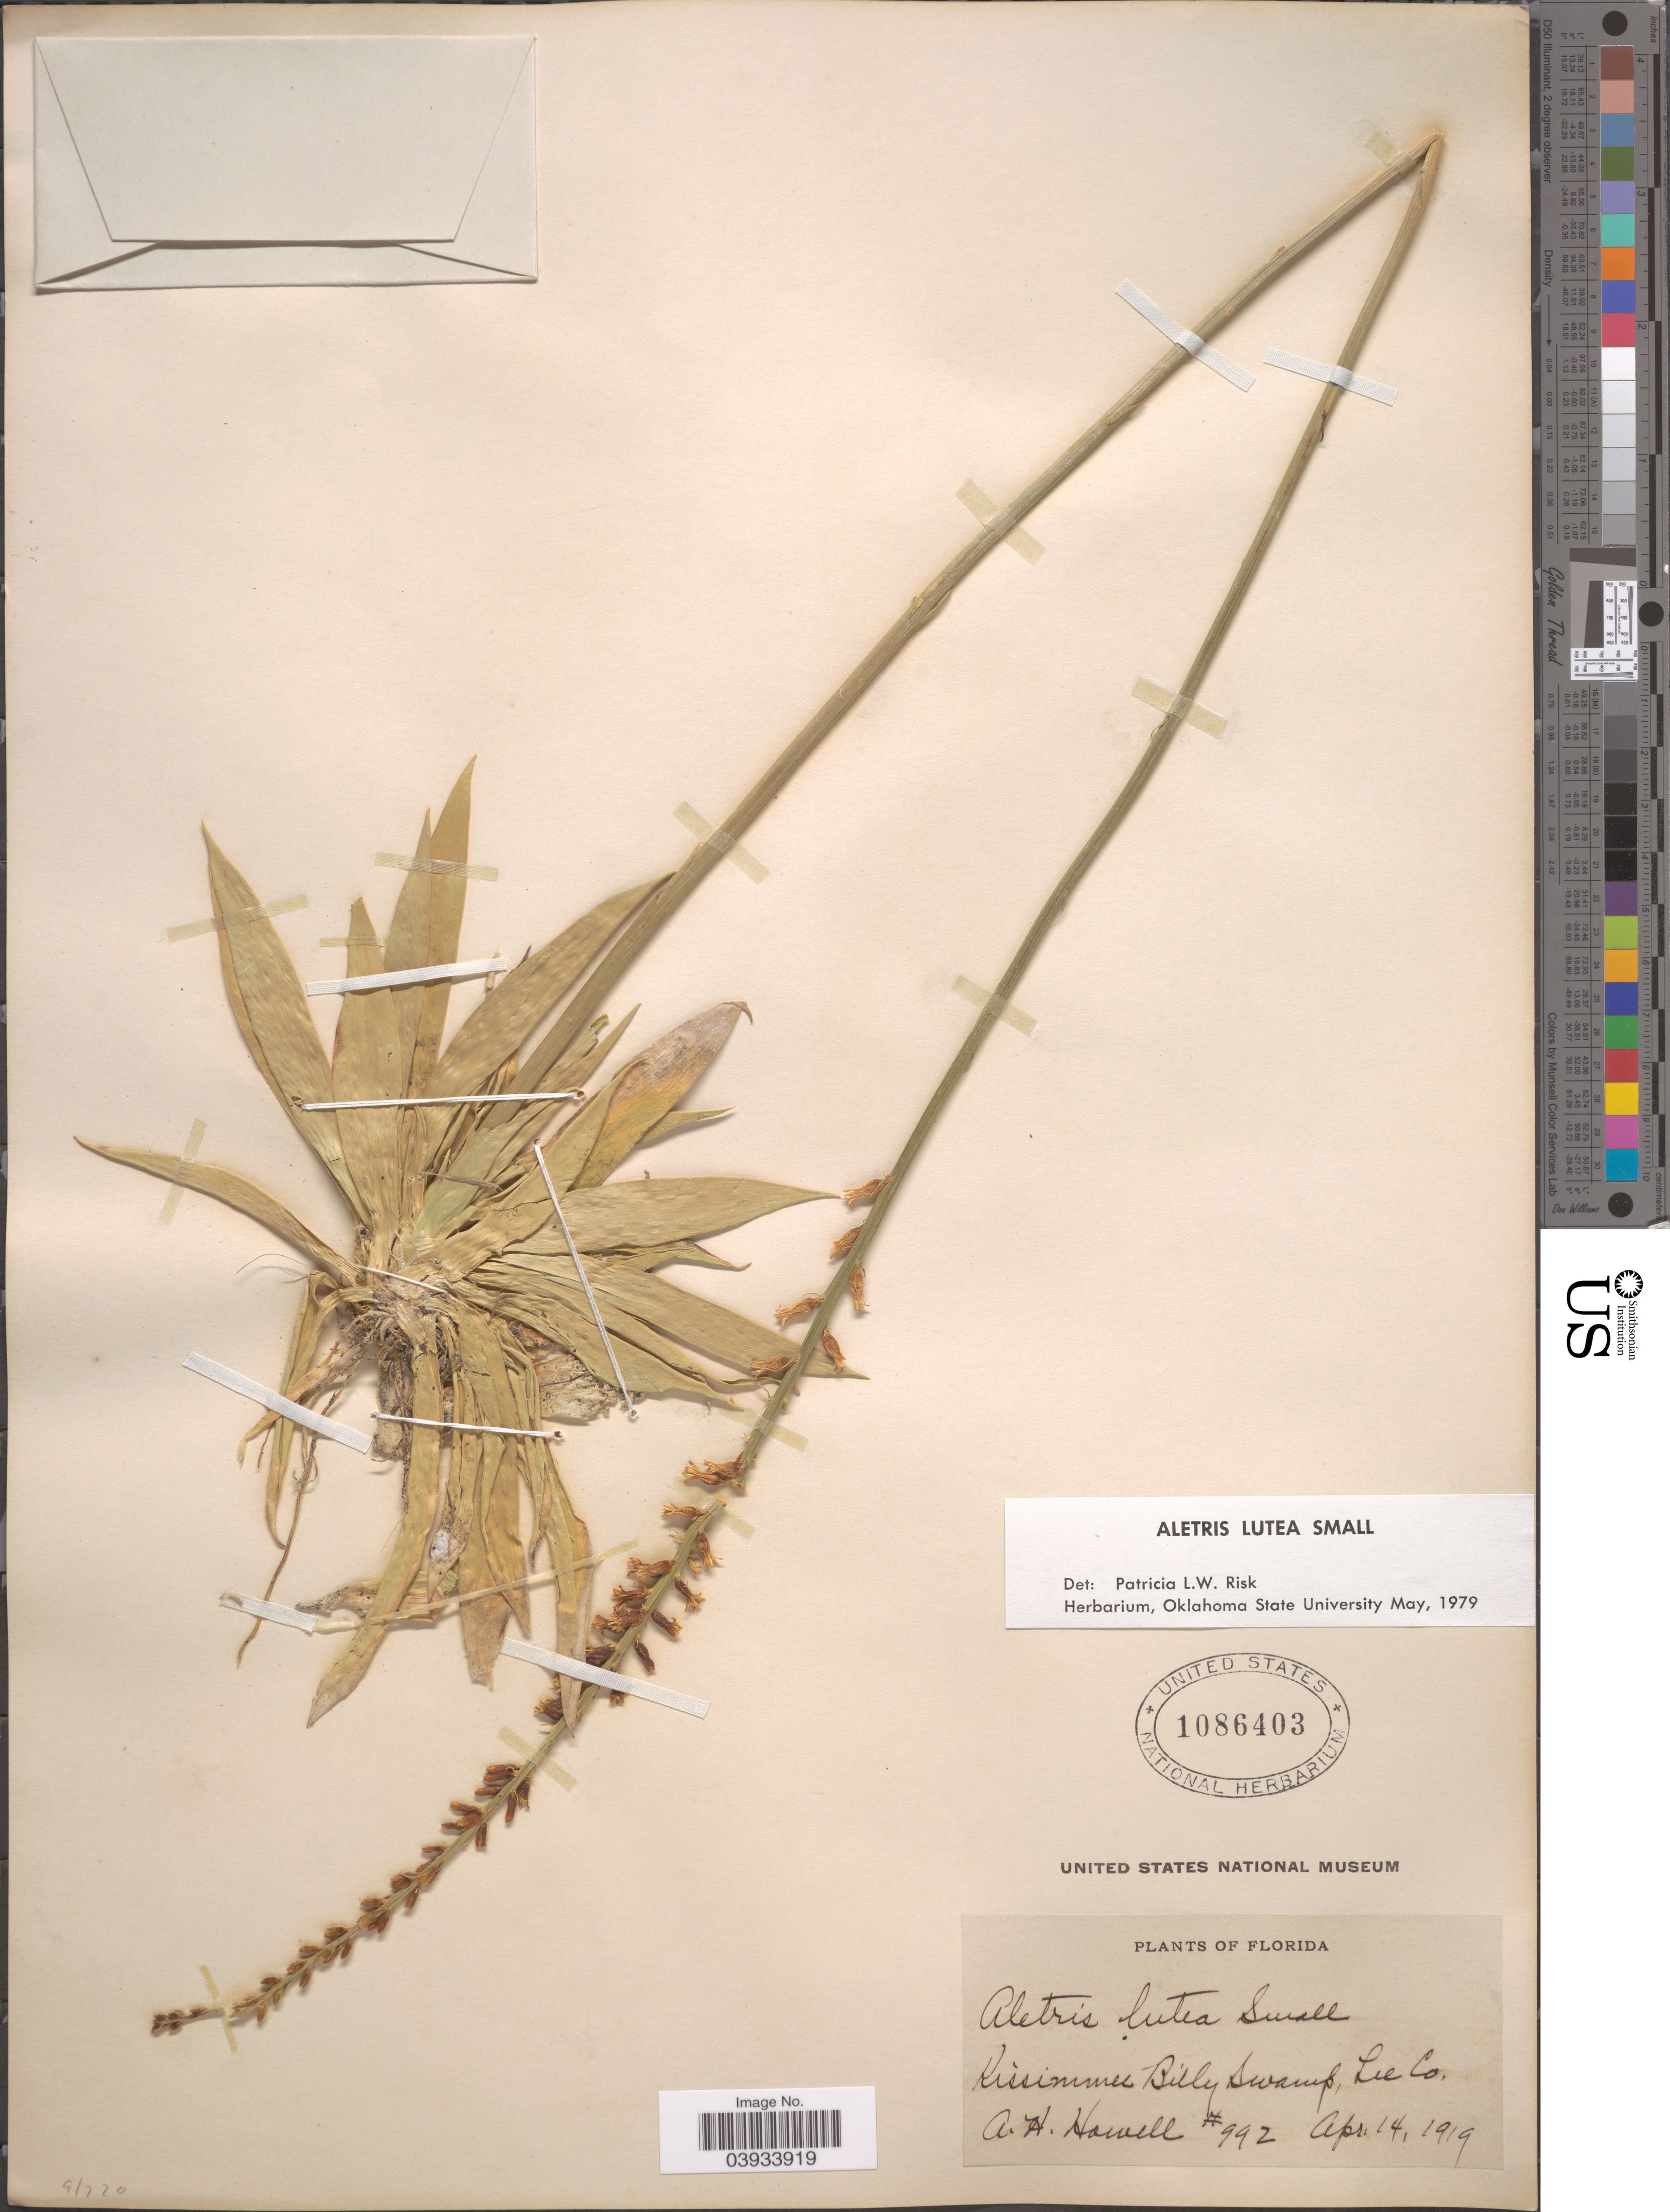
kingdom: Plantae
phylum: Tracheophyta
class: Liliopsida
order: Dioscoreales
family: Nartheciaceae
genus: Aletris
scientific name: Aletris lutea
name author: Small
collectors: A. Howell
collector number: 992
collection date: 1919-04-14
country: United States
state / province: Florida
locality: Kissimmee Billy swamp, Lee Co.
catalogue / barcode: US 1086403